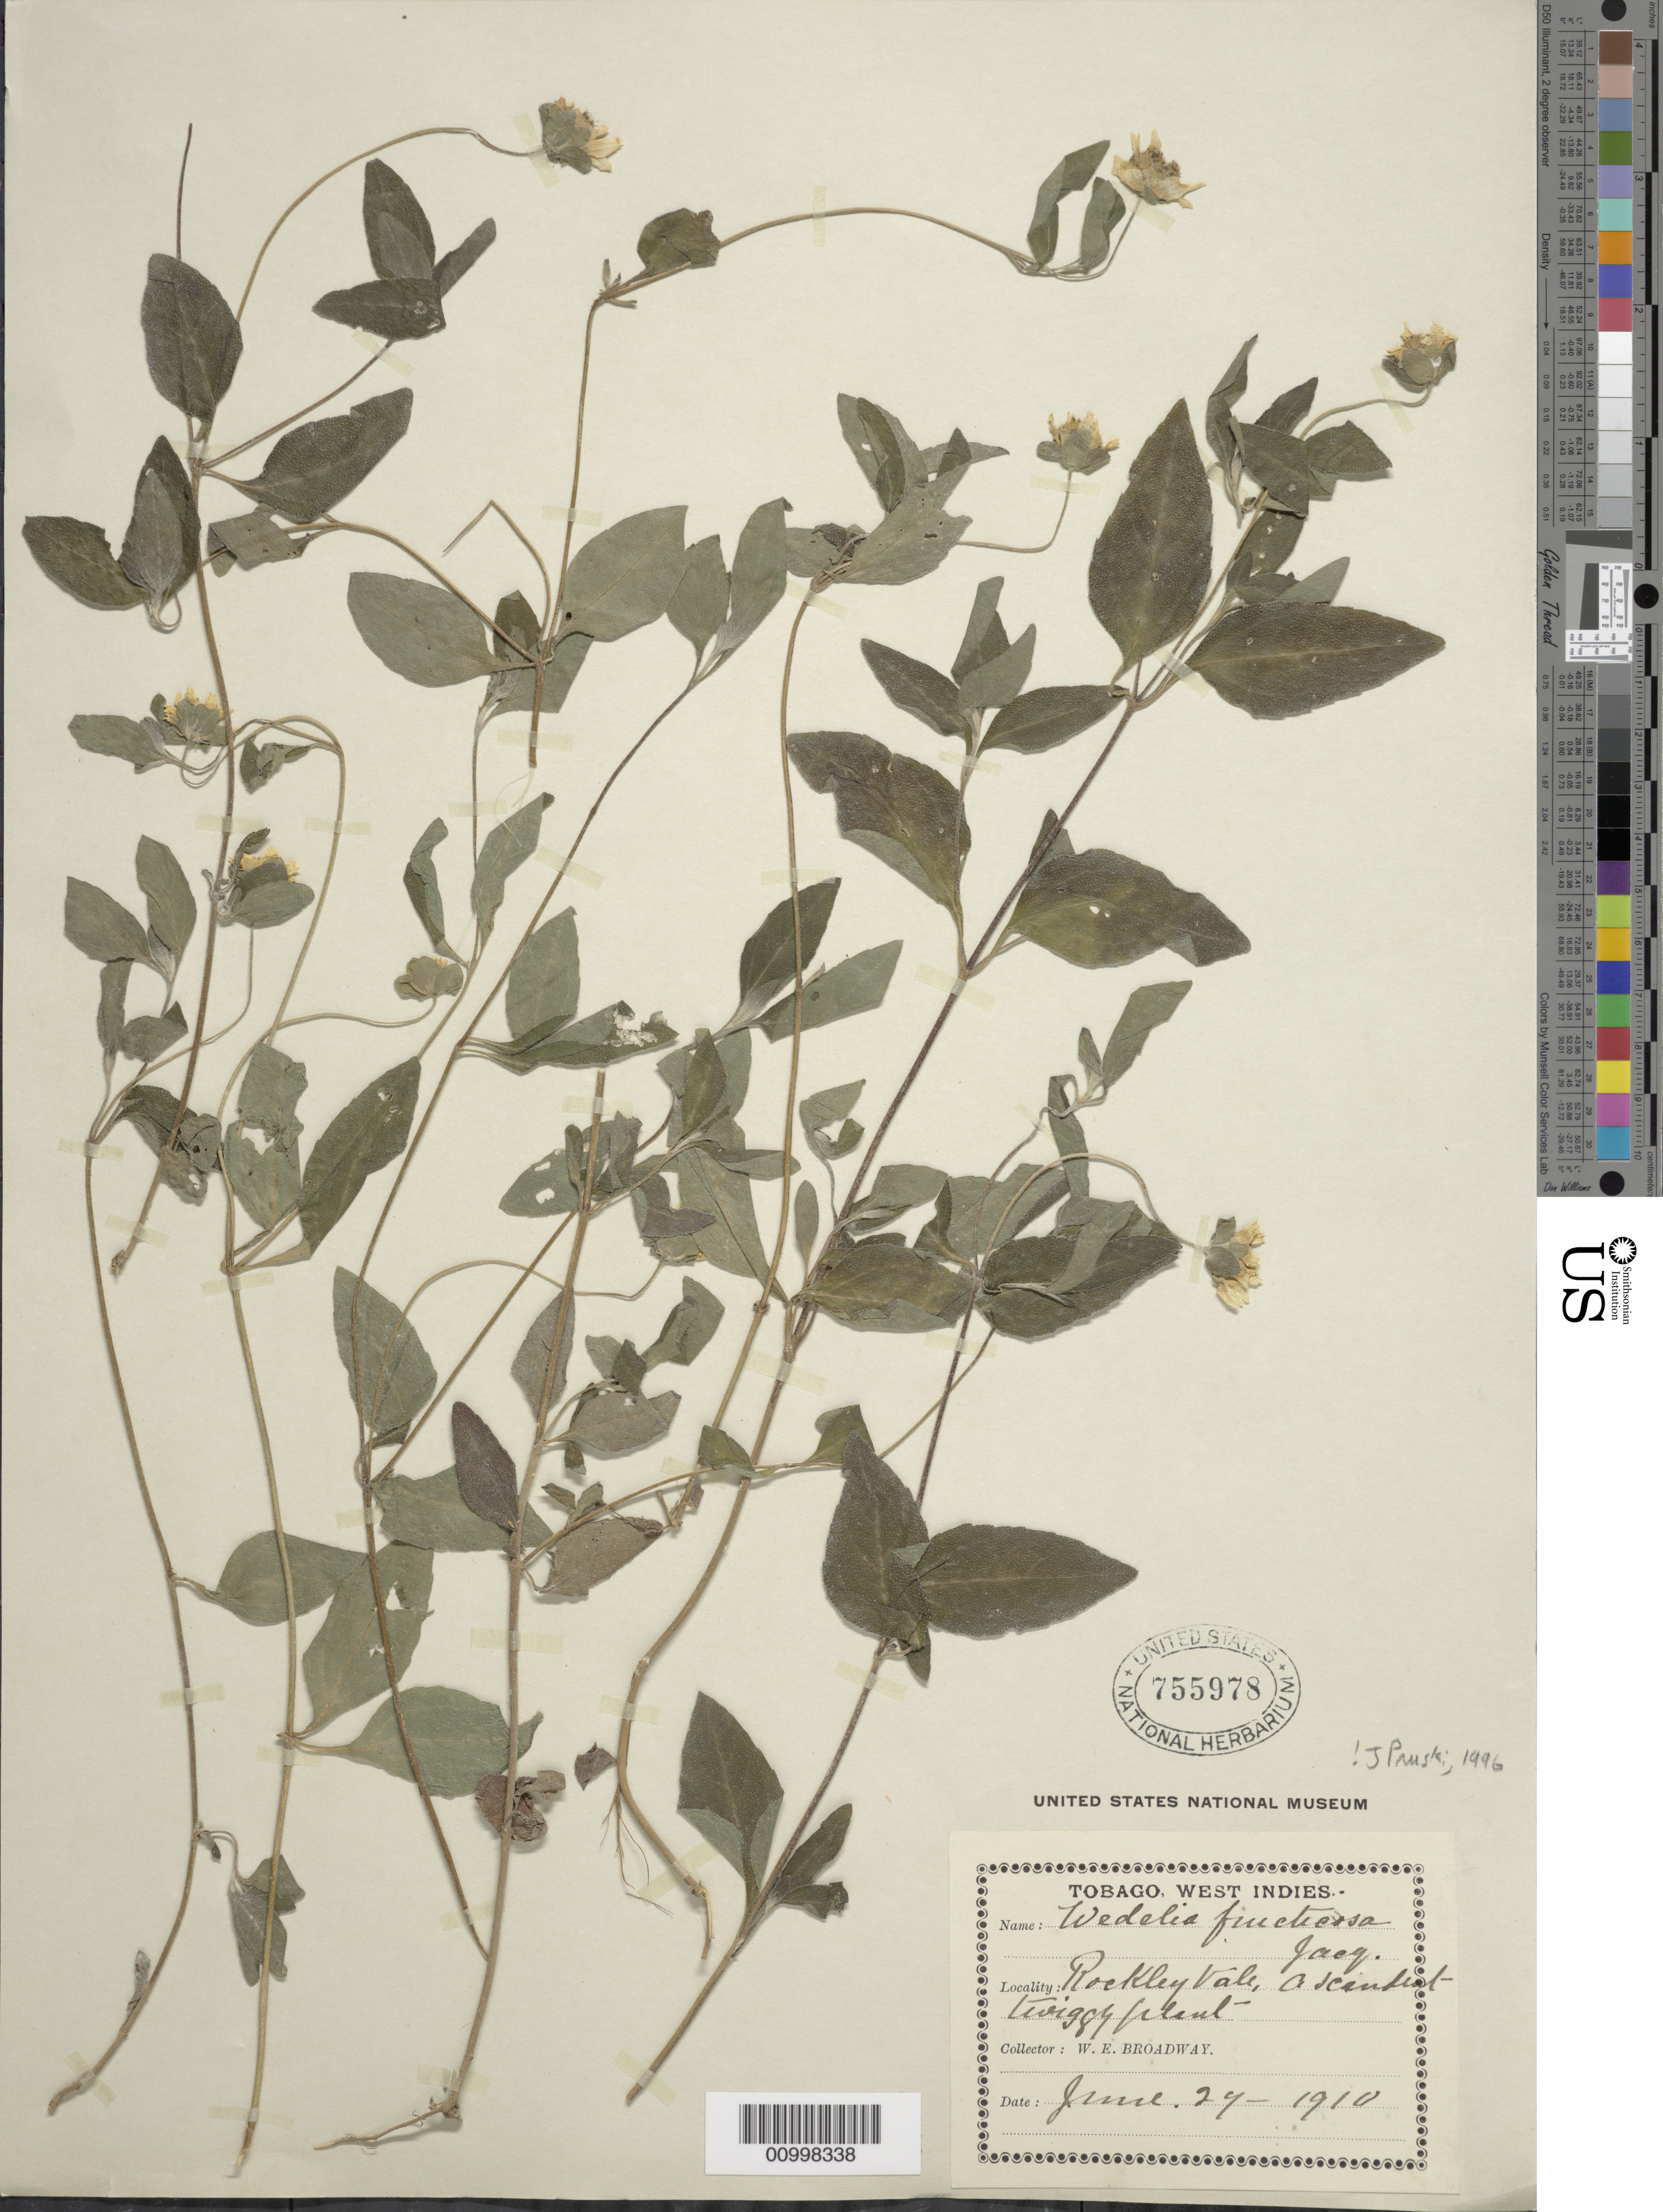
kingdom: Plantae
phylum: Tracheophyta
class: Magnoliopsida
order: Asterales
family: Asteraceae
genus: Wedelia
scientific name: Wedelia fruticosa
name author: Jacq.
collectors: W. E. Broadway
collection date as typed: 24 Jun 1910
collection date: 1910-06-24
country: Trinidad and Tobago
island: Tobago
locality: Rockley Vale.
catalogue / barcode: US 755978